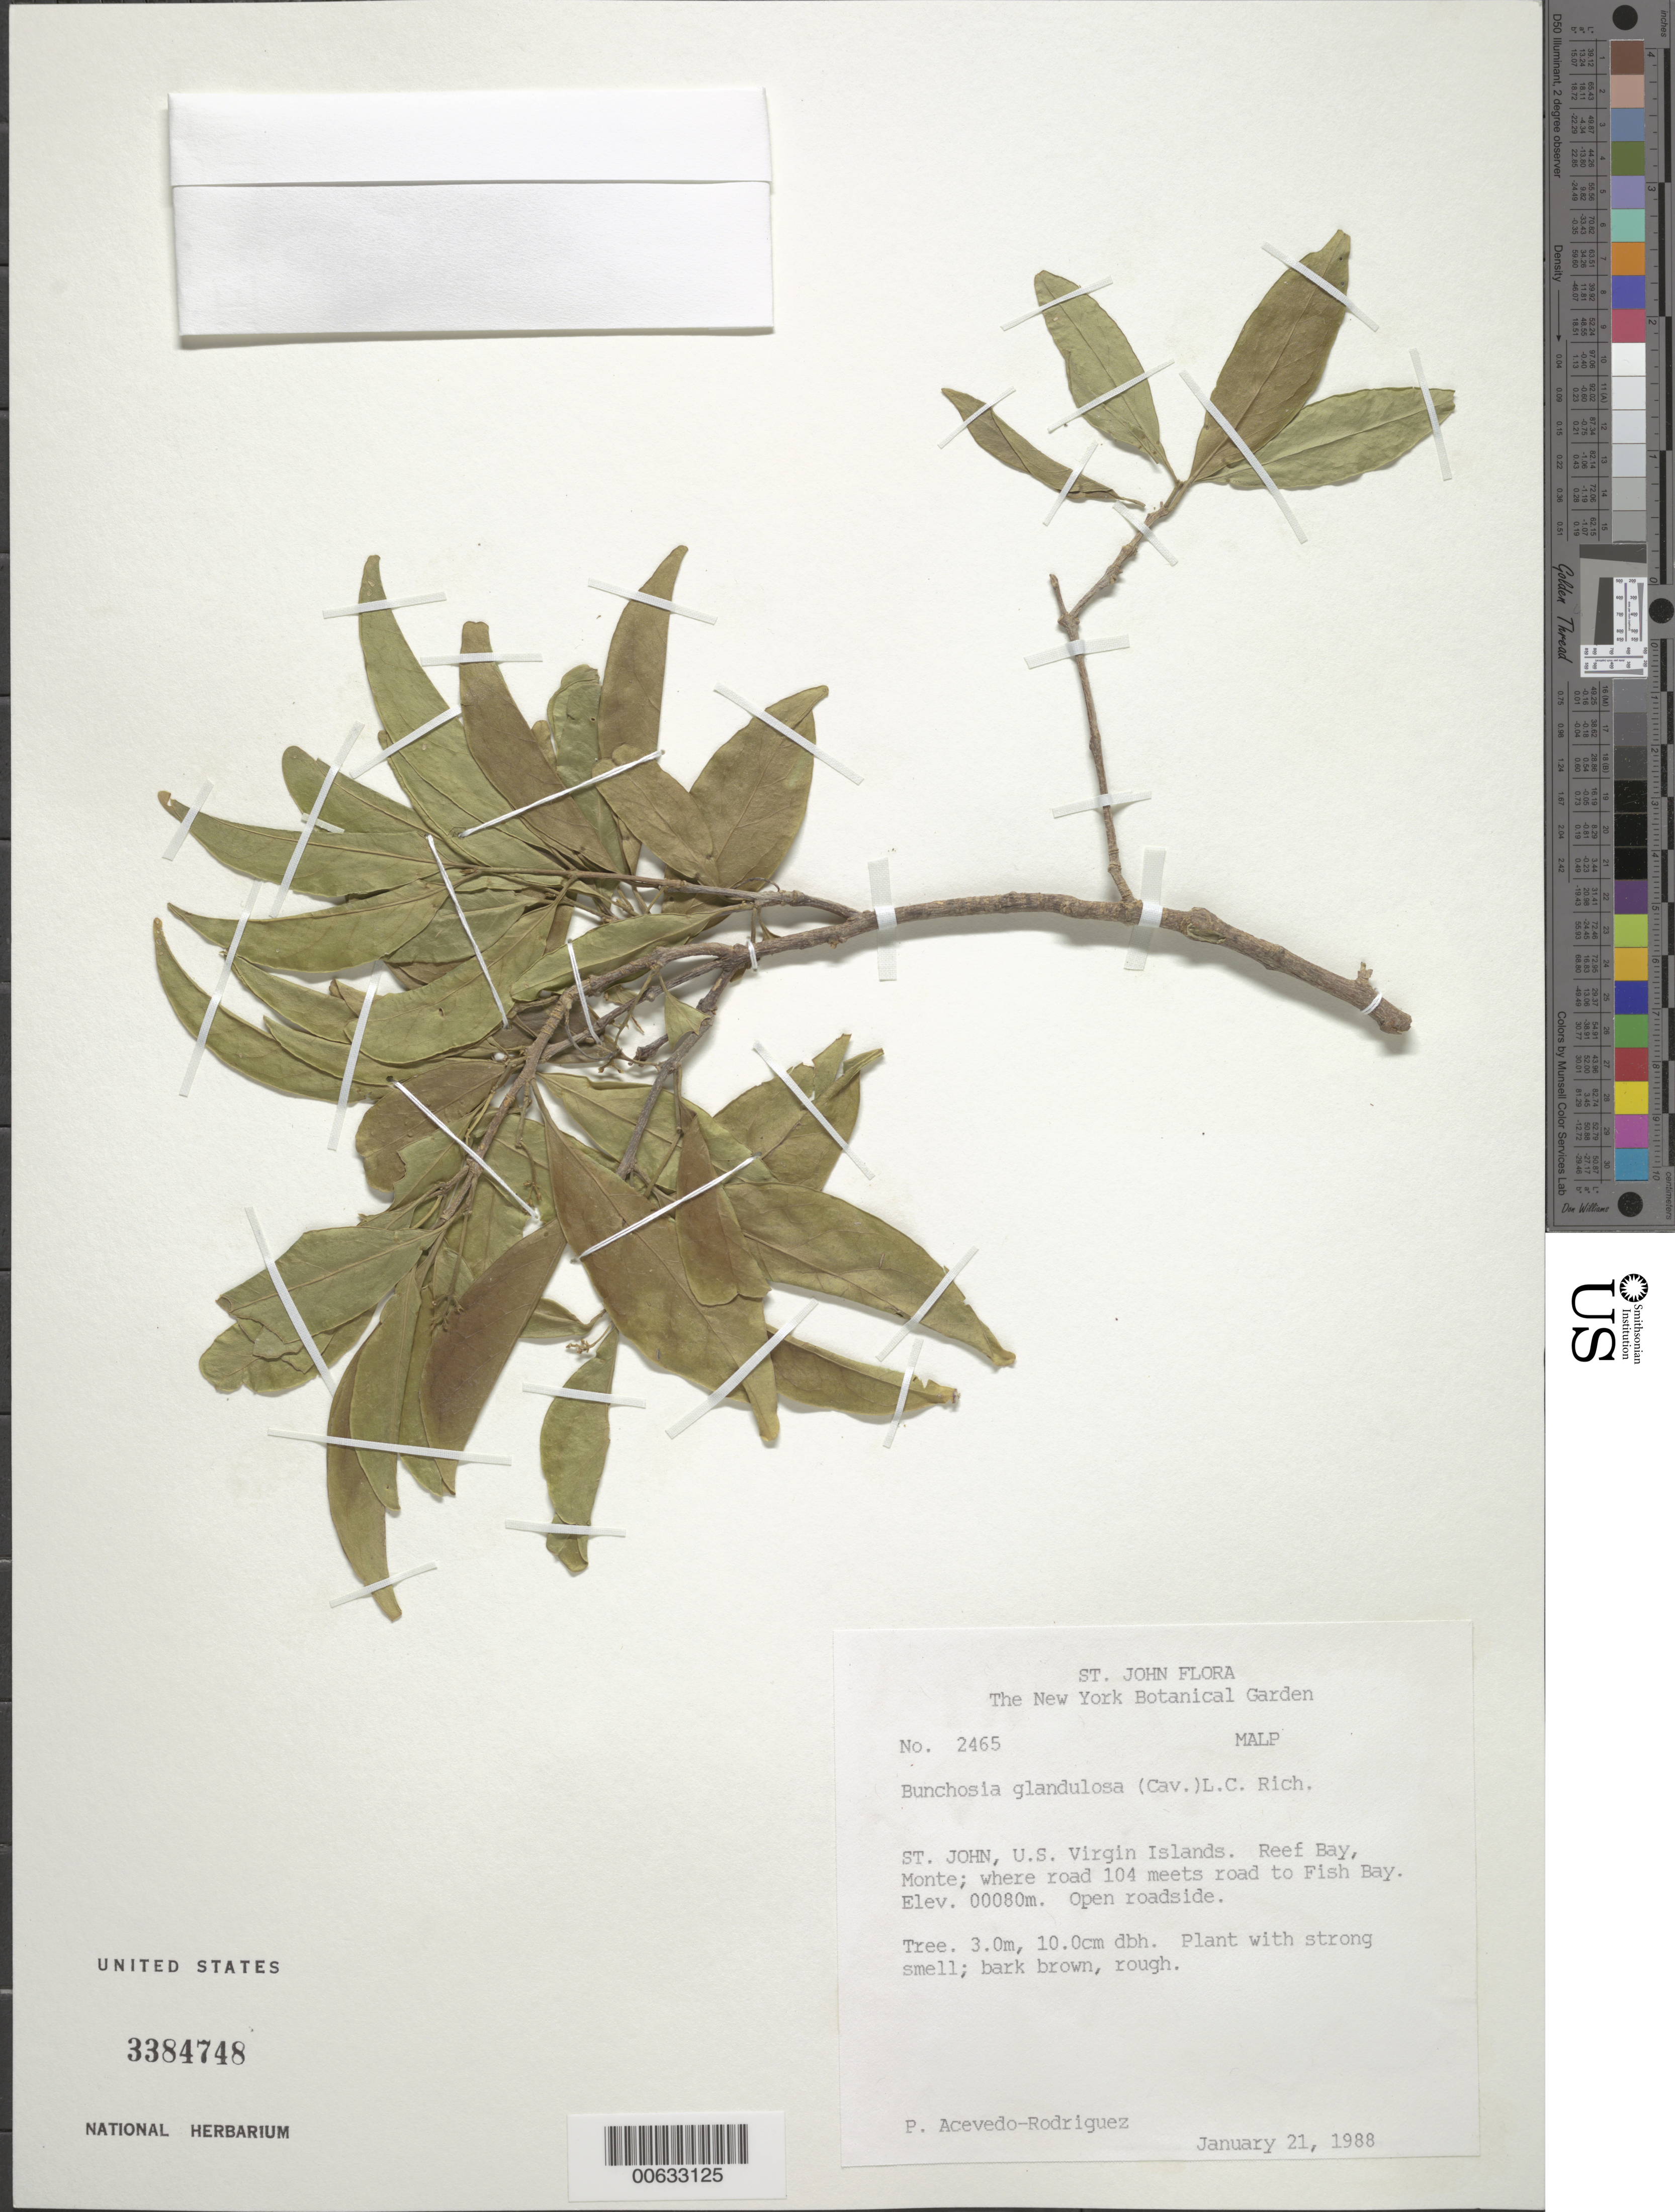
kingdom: Plantae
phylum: Tracheophyta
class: Magnoliopsida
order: Malpighiales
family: Malpighiaceae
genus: Bunchosia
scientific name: Bunchosia glandulosa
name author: (Cav.) Rich. ex Juss.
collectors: P. Acevedo-Rodr.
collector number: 2465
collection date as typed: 21 Jan 1988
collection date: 1988-01-21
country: U.S. Virgin Islands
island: St. John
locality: Reef Bay Quarter; Monte; where road 104 meets road to Fish Bay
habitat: Open roadside.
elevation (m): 80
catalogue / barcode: US 3384748